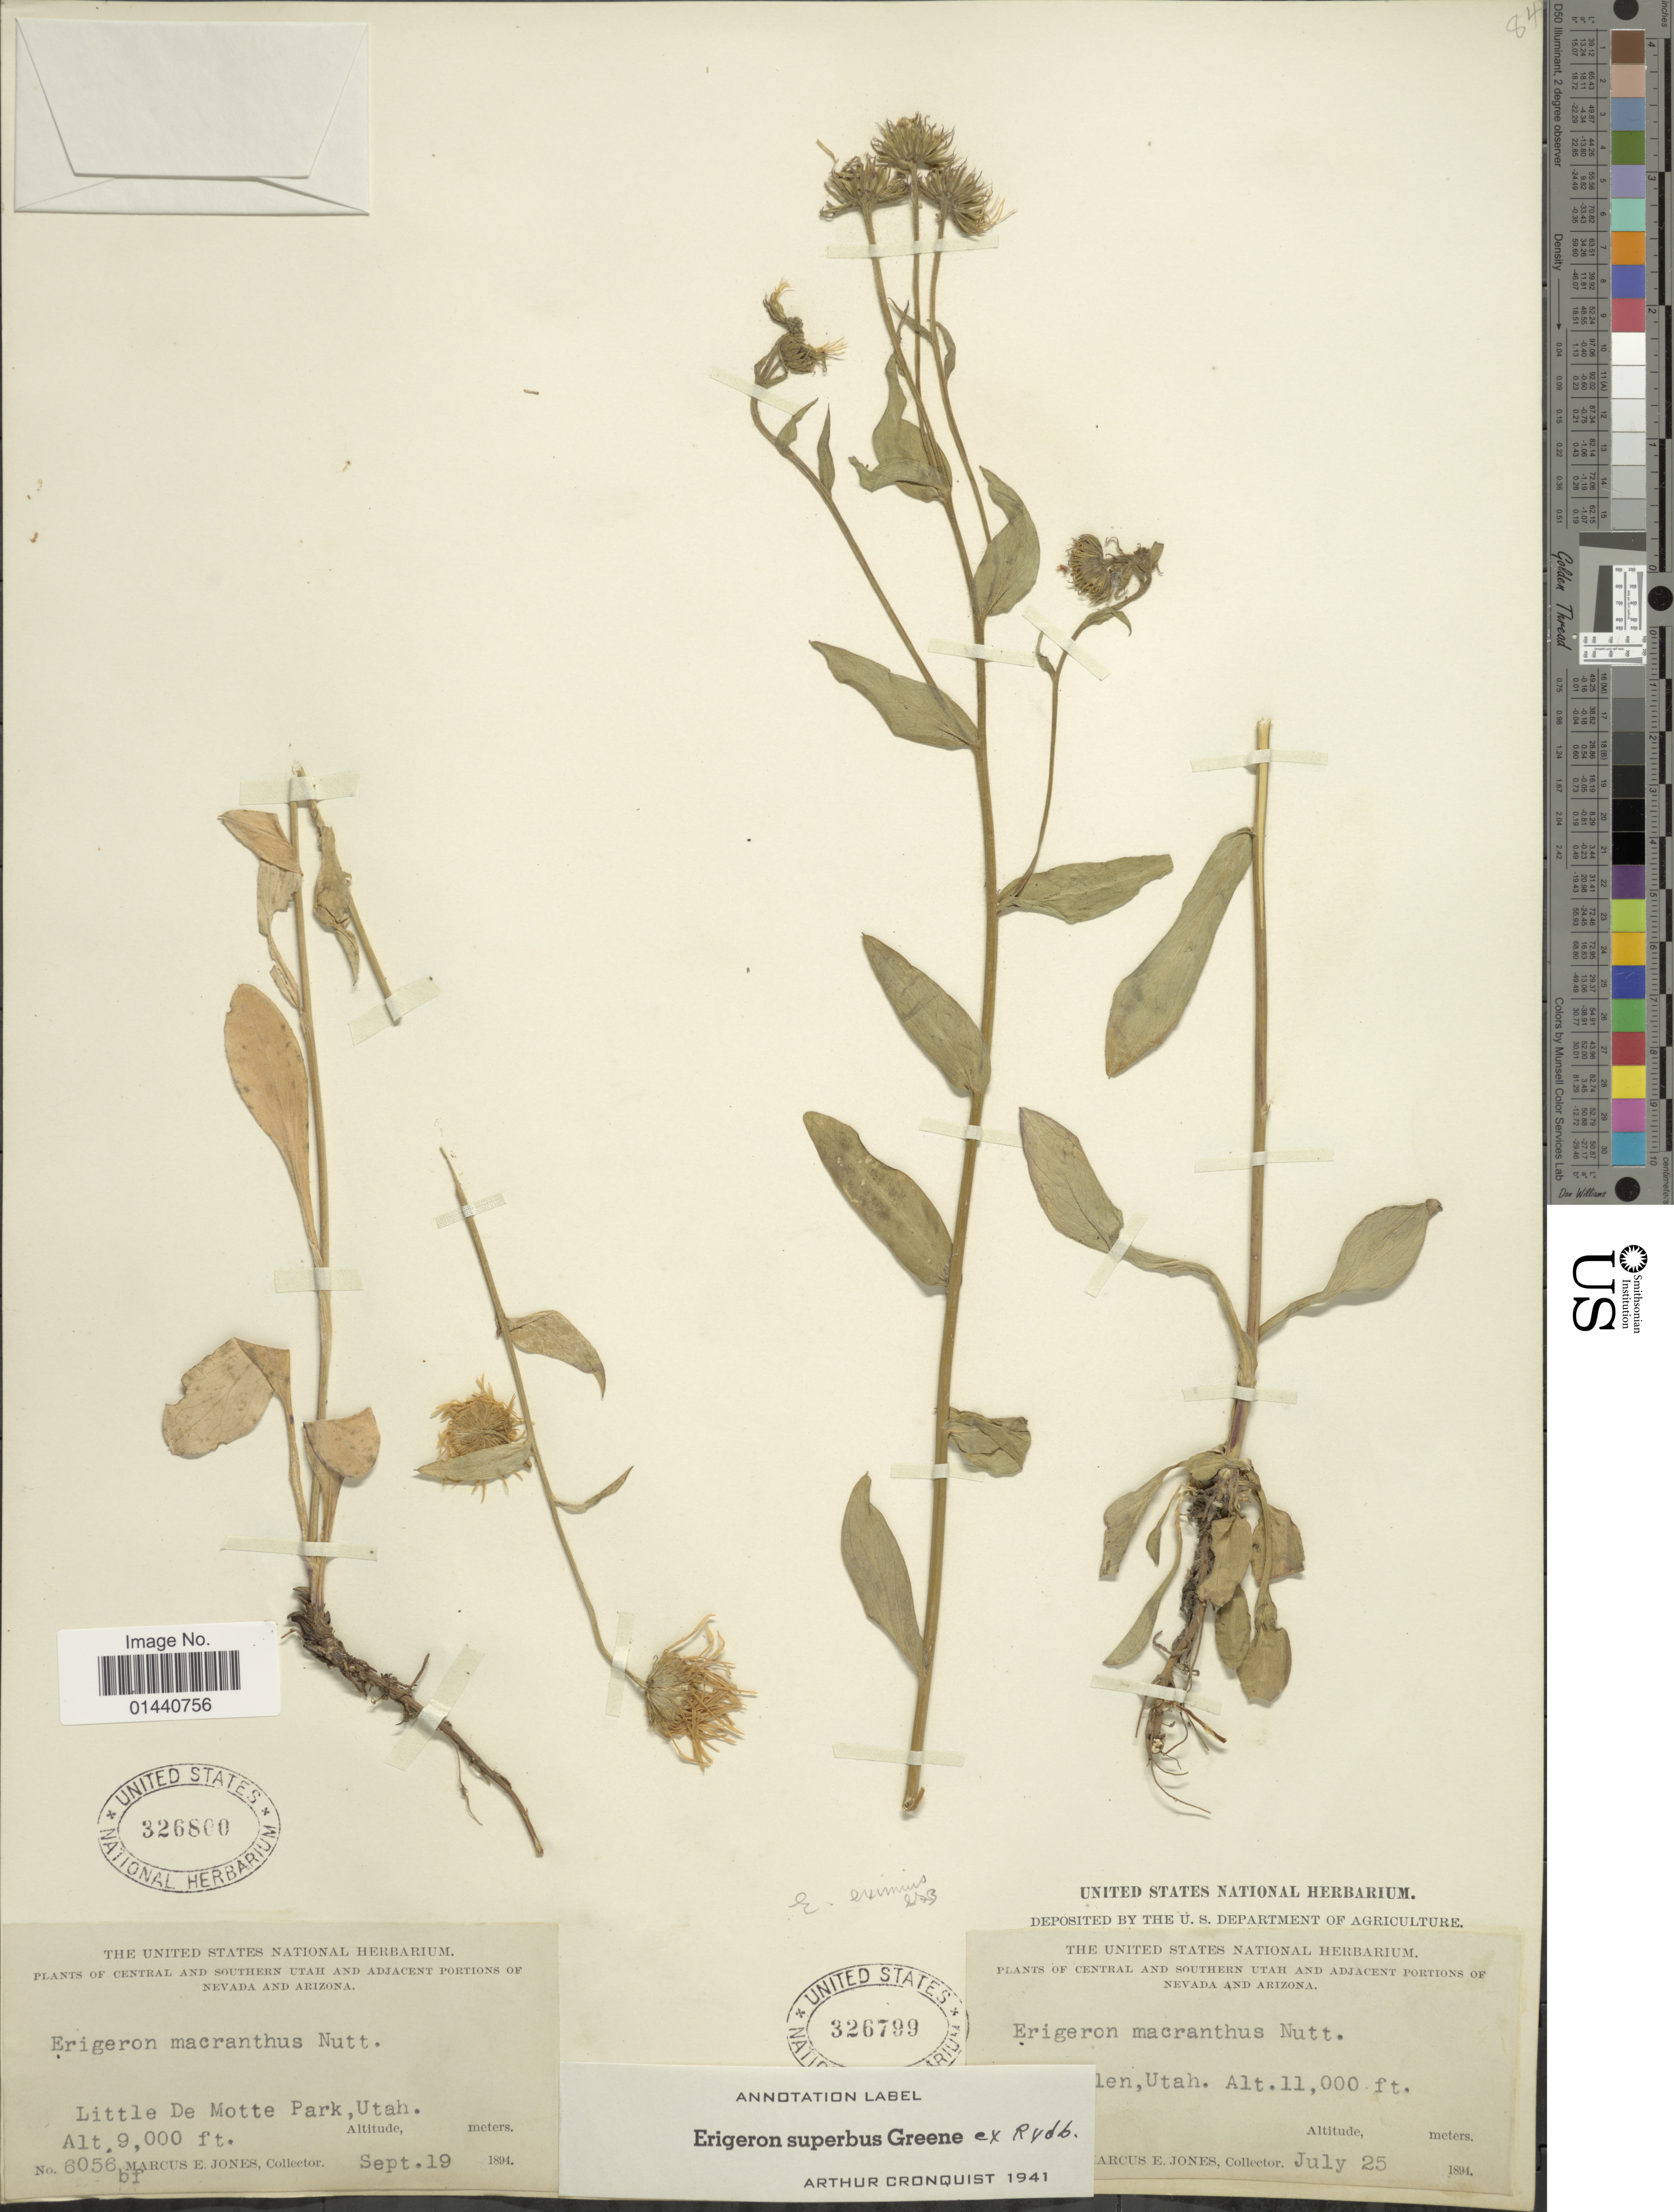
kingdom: Plantae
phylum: Tracheophyta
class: Magnoliopsida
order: Asterales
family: Asteraceae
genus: Erigeron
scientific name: Erigeron superbus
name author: Greene ex Rydb.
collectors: M. E. Jones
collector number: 6056bf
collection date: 1894-09-19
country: United States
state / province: Utah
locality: Central and Southern Utah and adjacent portions of Nevada and Arizona. Little De Motte Park.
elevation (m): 2743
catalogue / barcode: US 326800